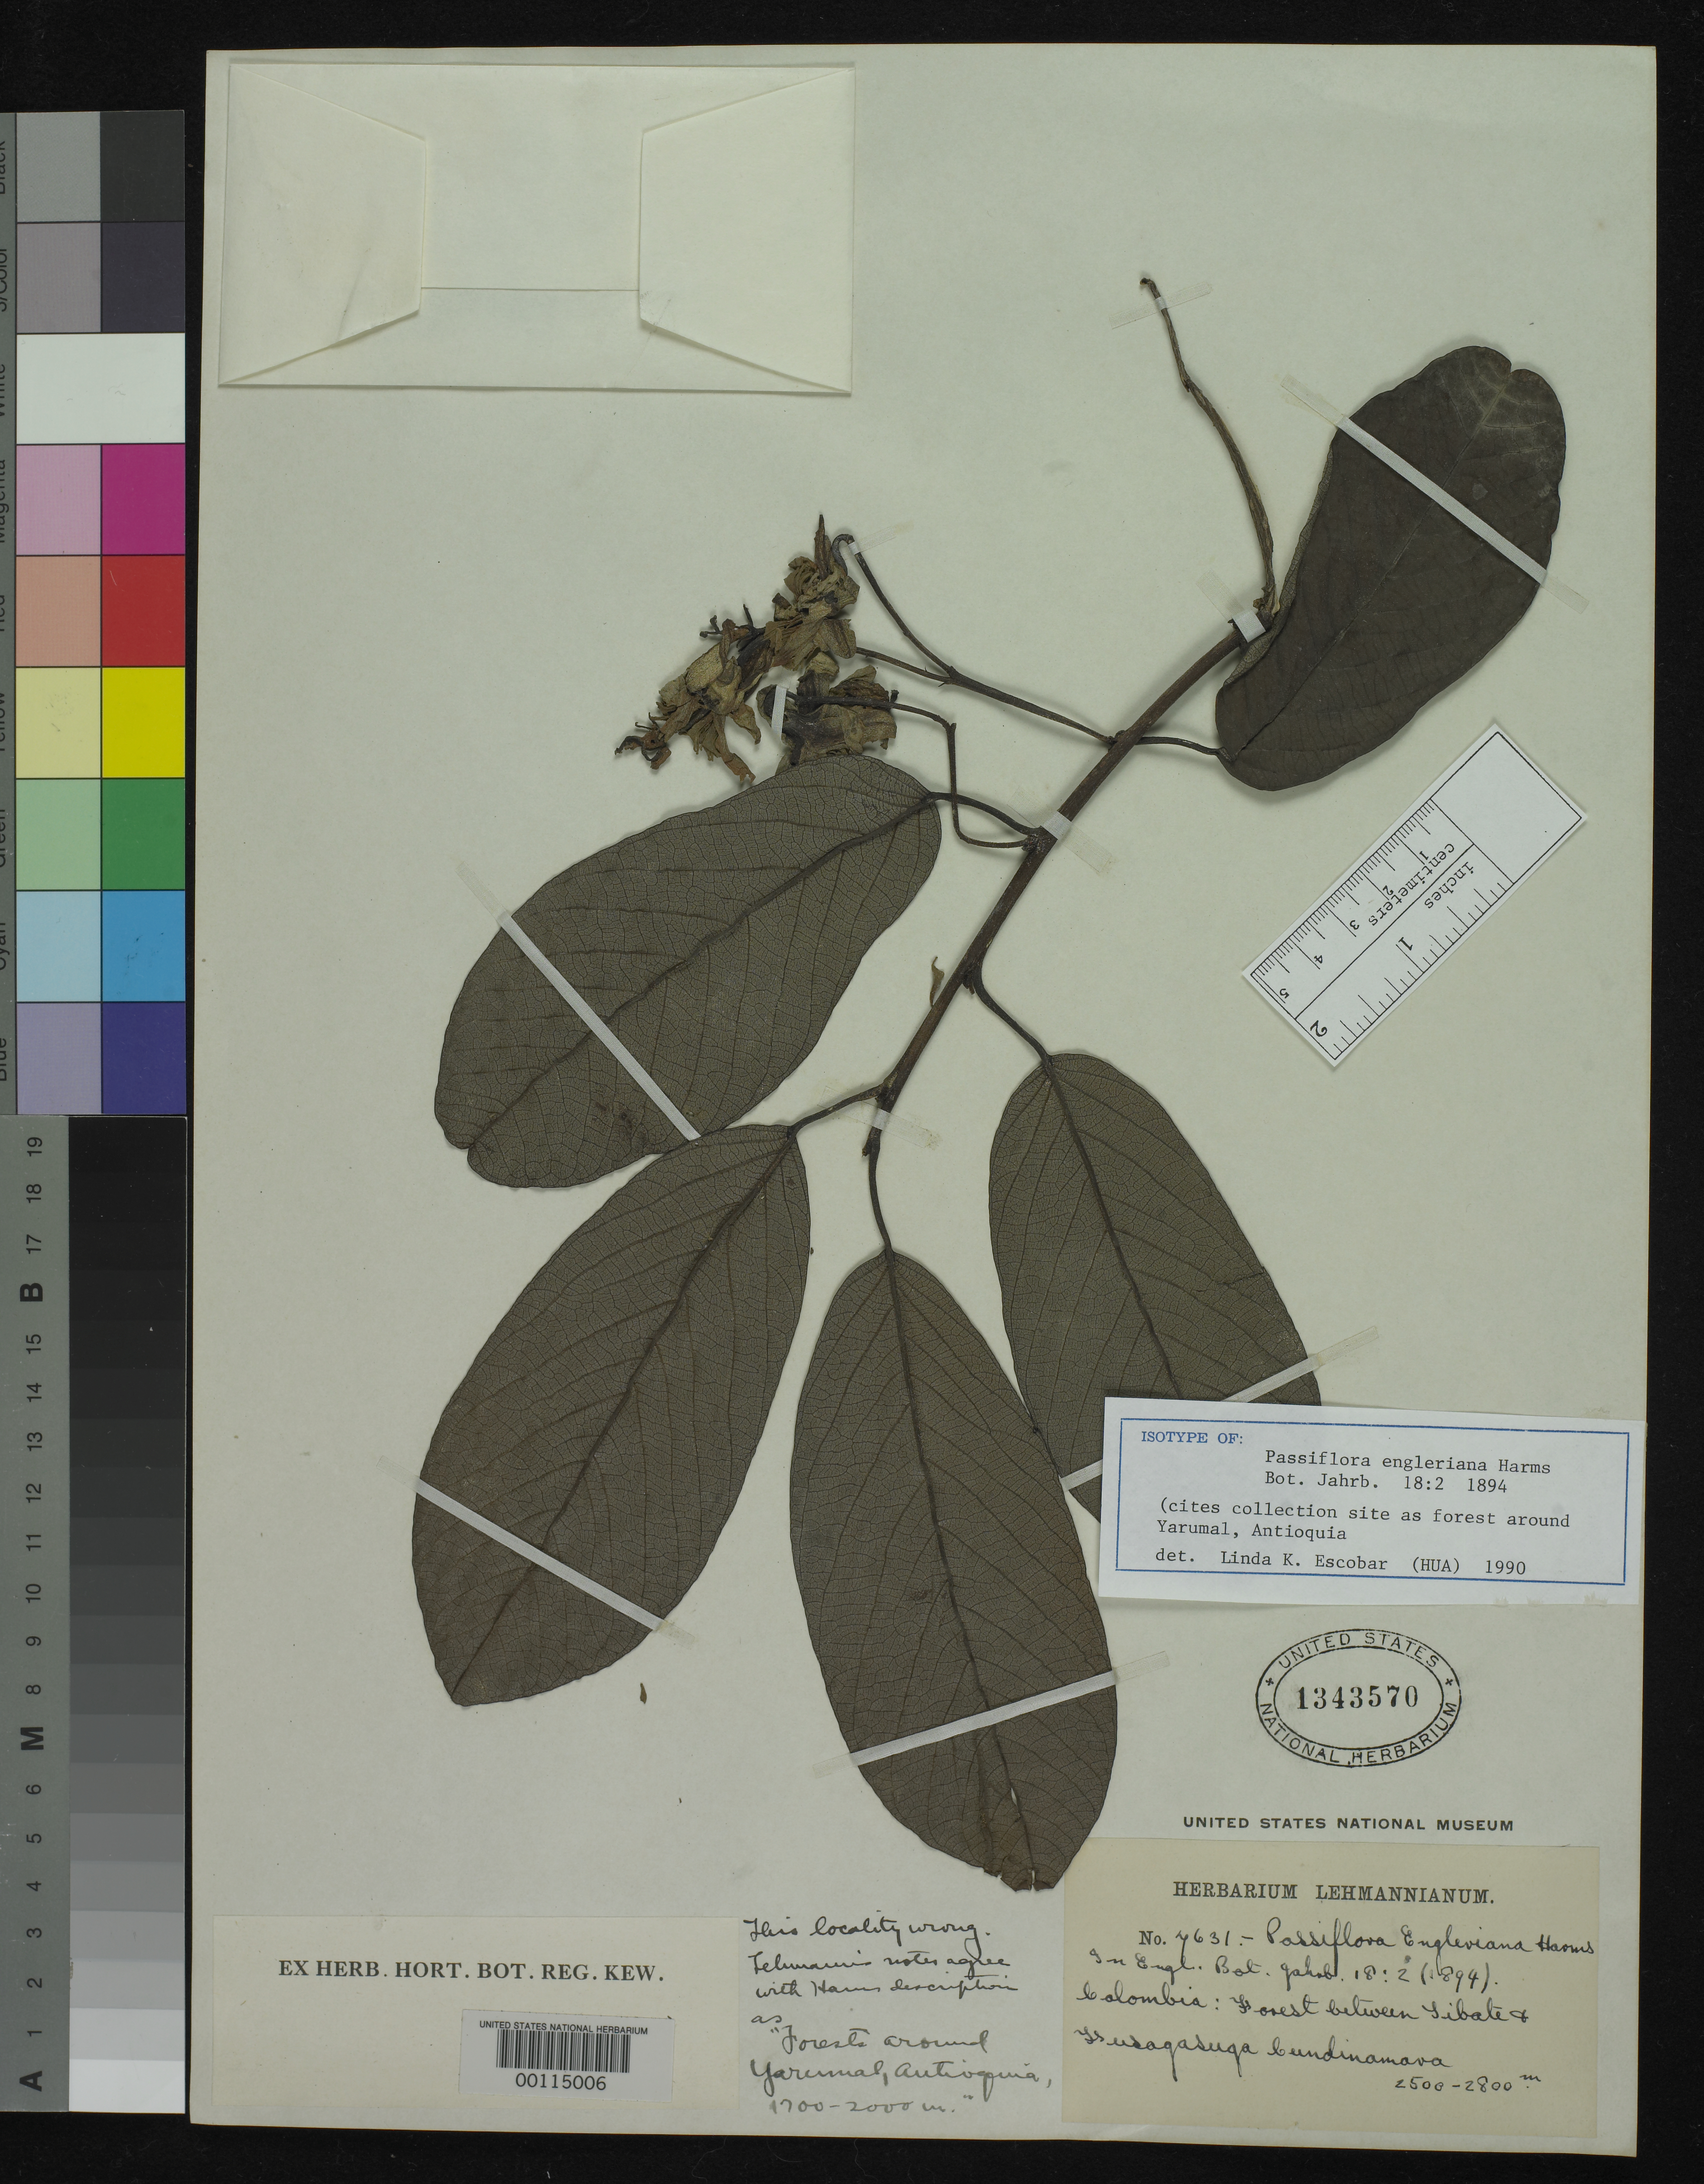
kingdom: Plantae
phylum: Tracheophyta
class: Magnoliopsida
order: Malpighiales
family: Passifloraceae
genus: Passiflora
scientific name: Passiflora engleriana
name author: Harms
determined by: Escobar, L. K. A. de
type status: Isotype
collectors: F. C. Lehmann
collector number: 7631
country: Colombia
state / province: Antioquia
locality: Yarumal.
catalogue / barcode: US 1343570